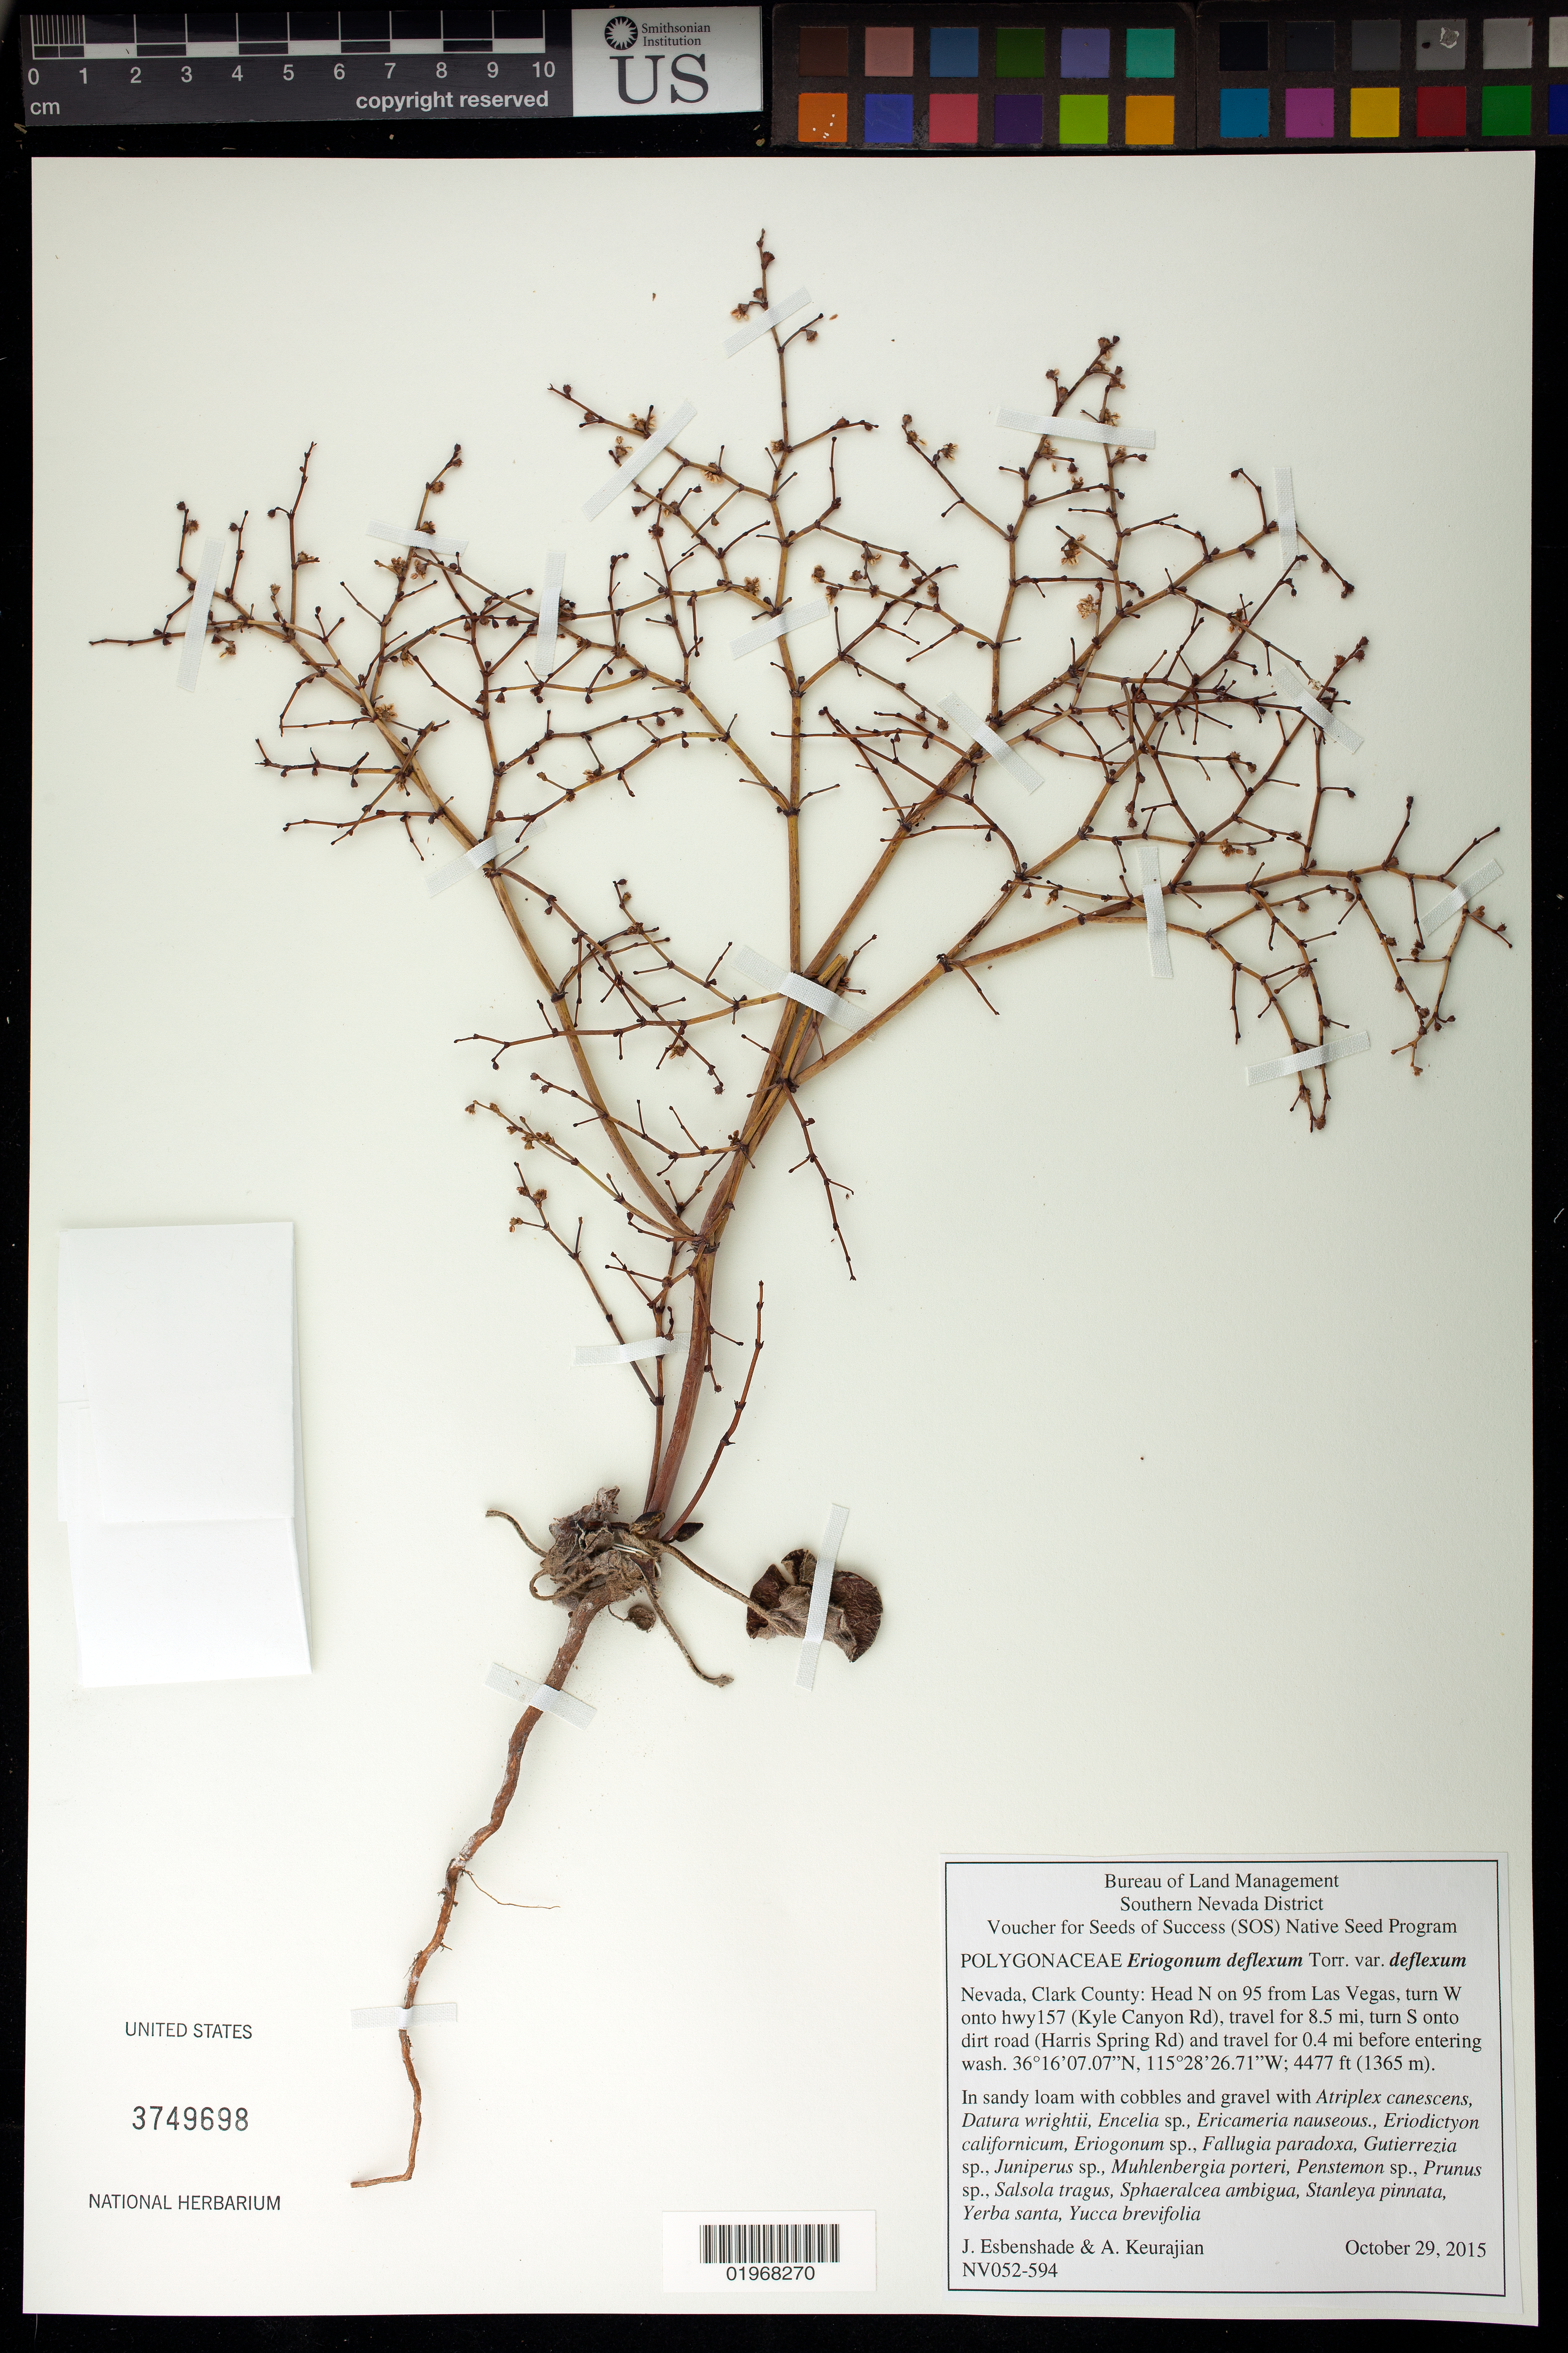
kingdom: Plantae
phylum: Tracheophyta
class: Magnoliopsida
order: Caryophyllales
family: Polygonaceae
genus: Eriogonum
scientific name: Eriogonum deflexum var. deflexum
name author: Torr. in Ives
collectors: J. Esbenshade & A. Keurajian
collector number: NV052-594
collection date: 2015-10-29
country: United States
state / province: Nevada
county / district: Clark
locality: Red Rock Canyon NCA, Harris Spring Road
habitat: In sandy loam with cobbles and gravel. With Penstemon sp., Prunus sp., Salsola tragus, ect.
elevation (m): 1365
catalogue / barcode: US 3749698